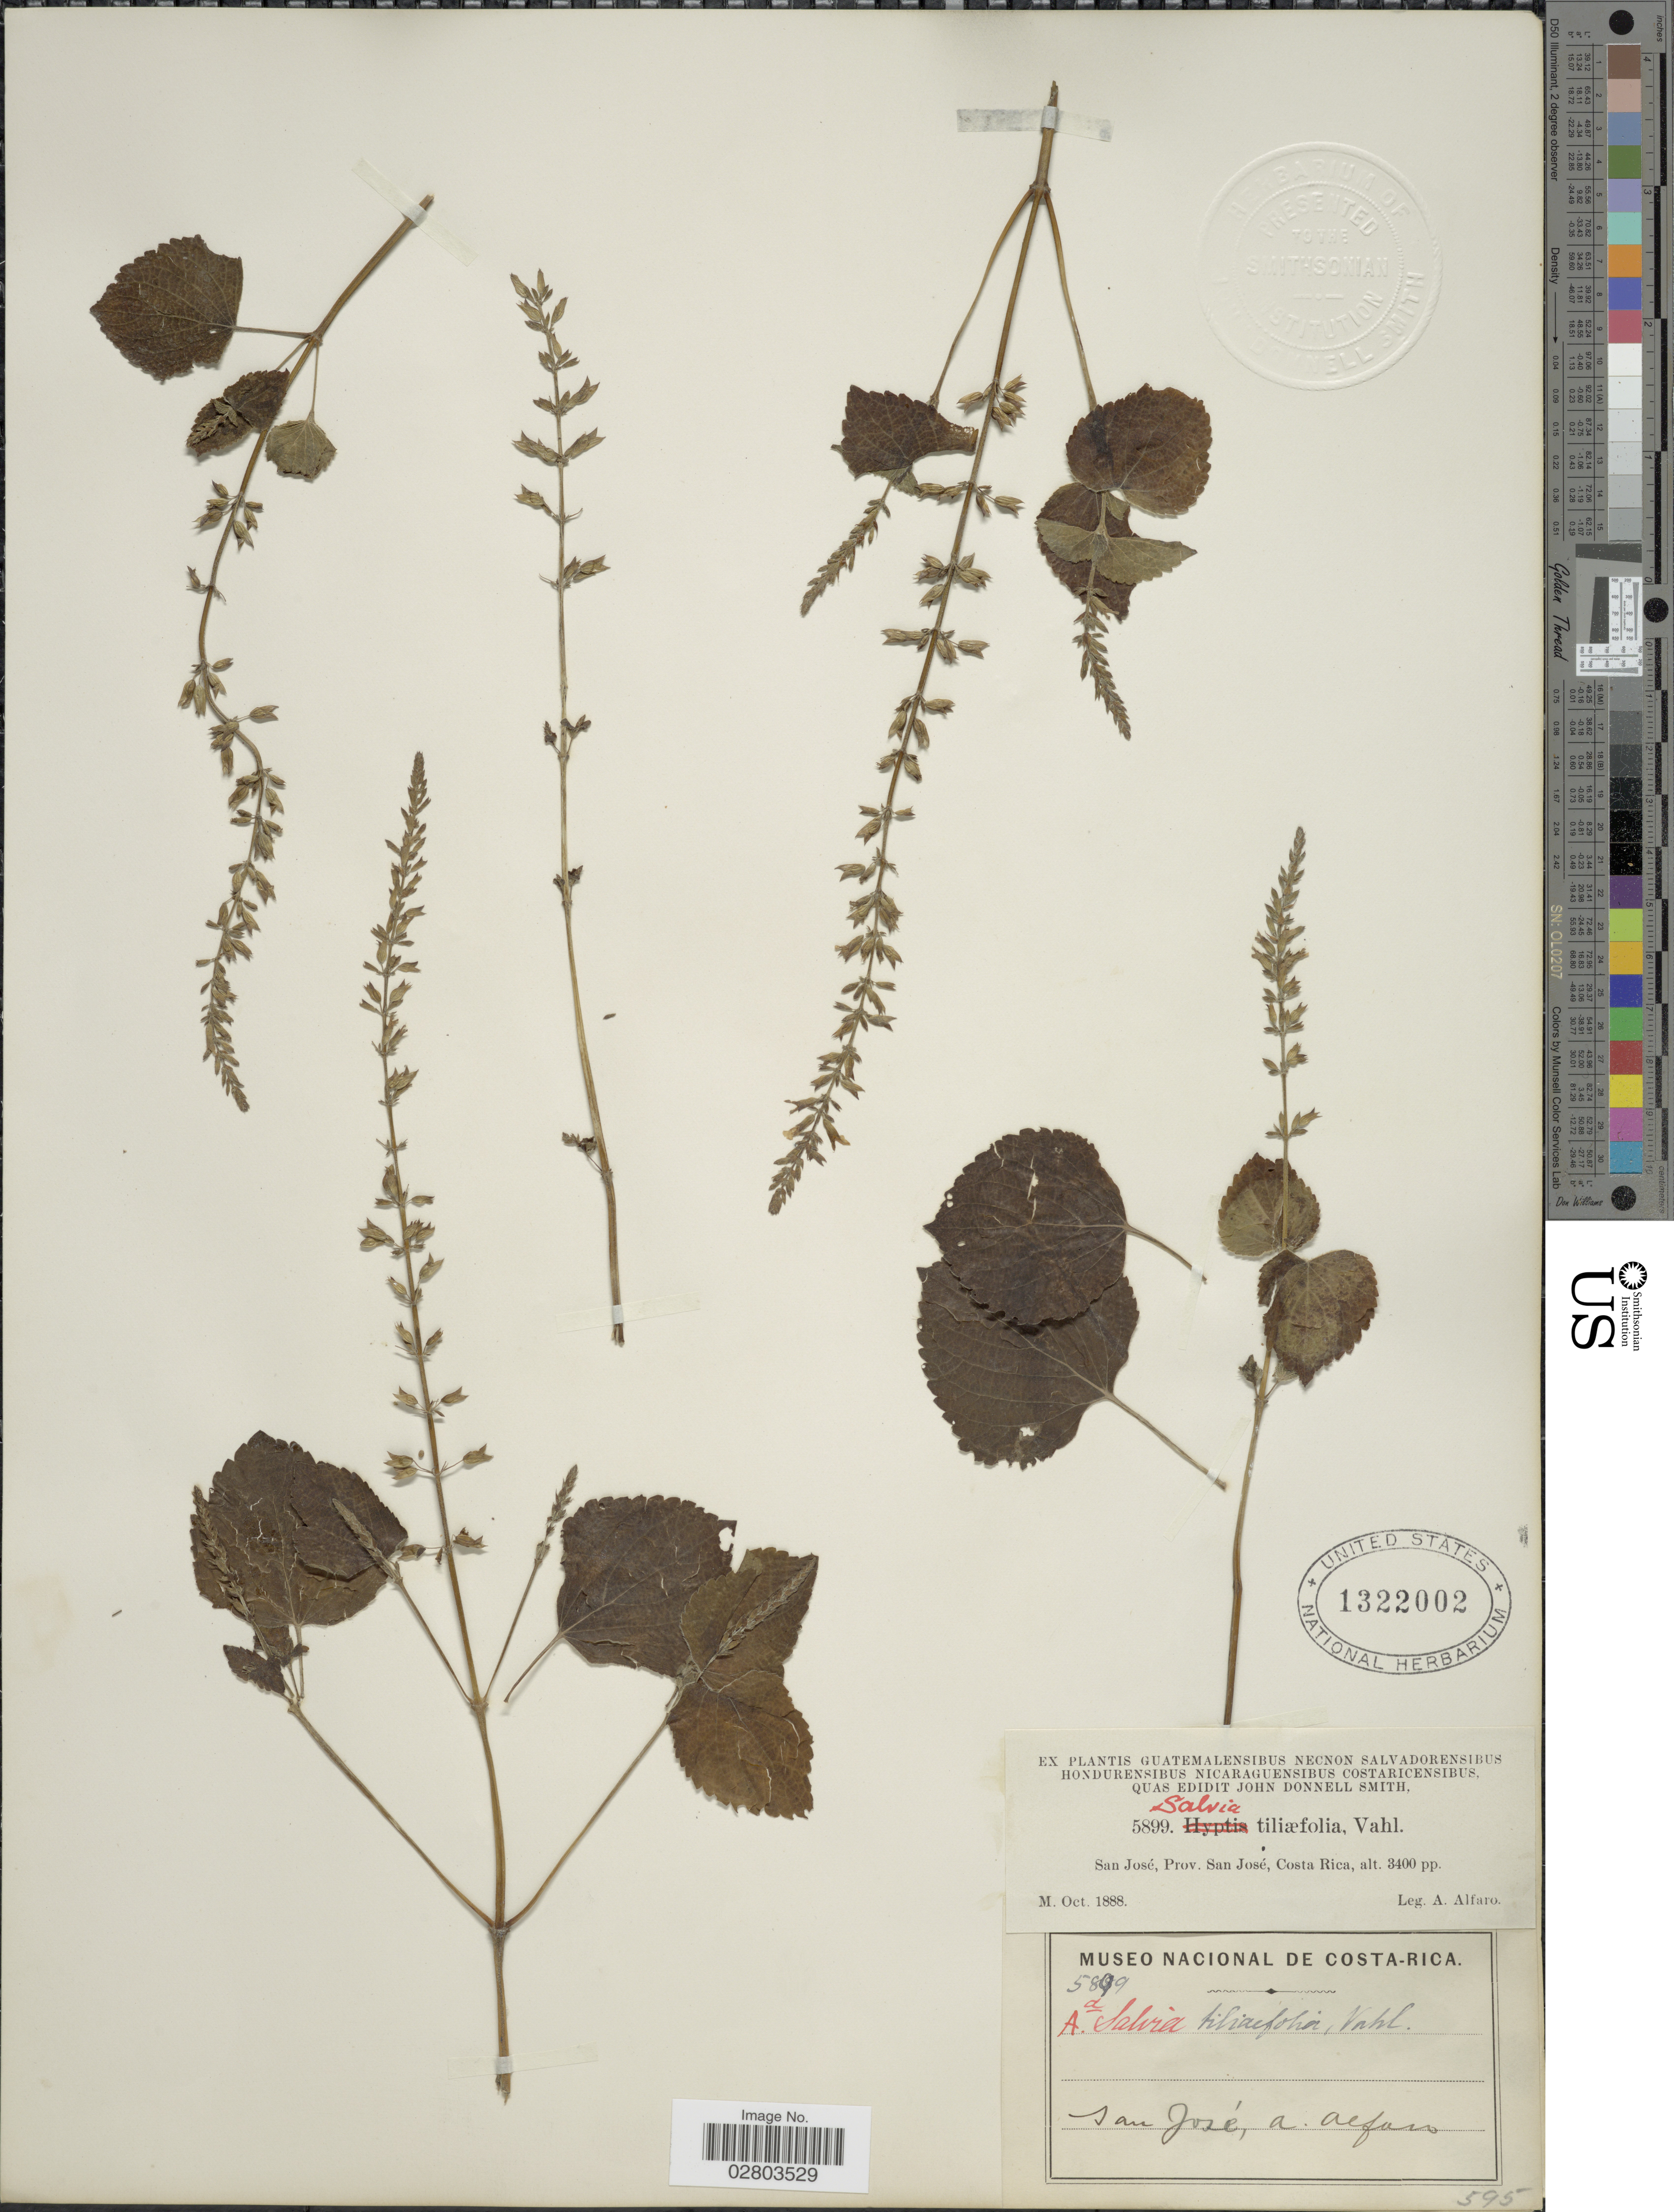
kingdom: Plantae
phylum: Tracheophyta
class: Magnoliopsida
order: Lamiales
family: Lamiaceae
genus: Salvia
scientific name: Salvia tiliifolia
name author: Vahl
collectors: A. Alfaro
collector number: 5899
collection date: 1888-10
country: Costa Rica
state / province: San José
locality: San José.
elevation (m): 1036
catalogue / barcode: US 1322002